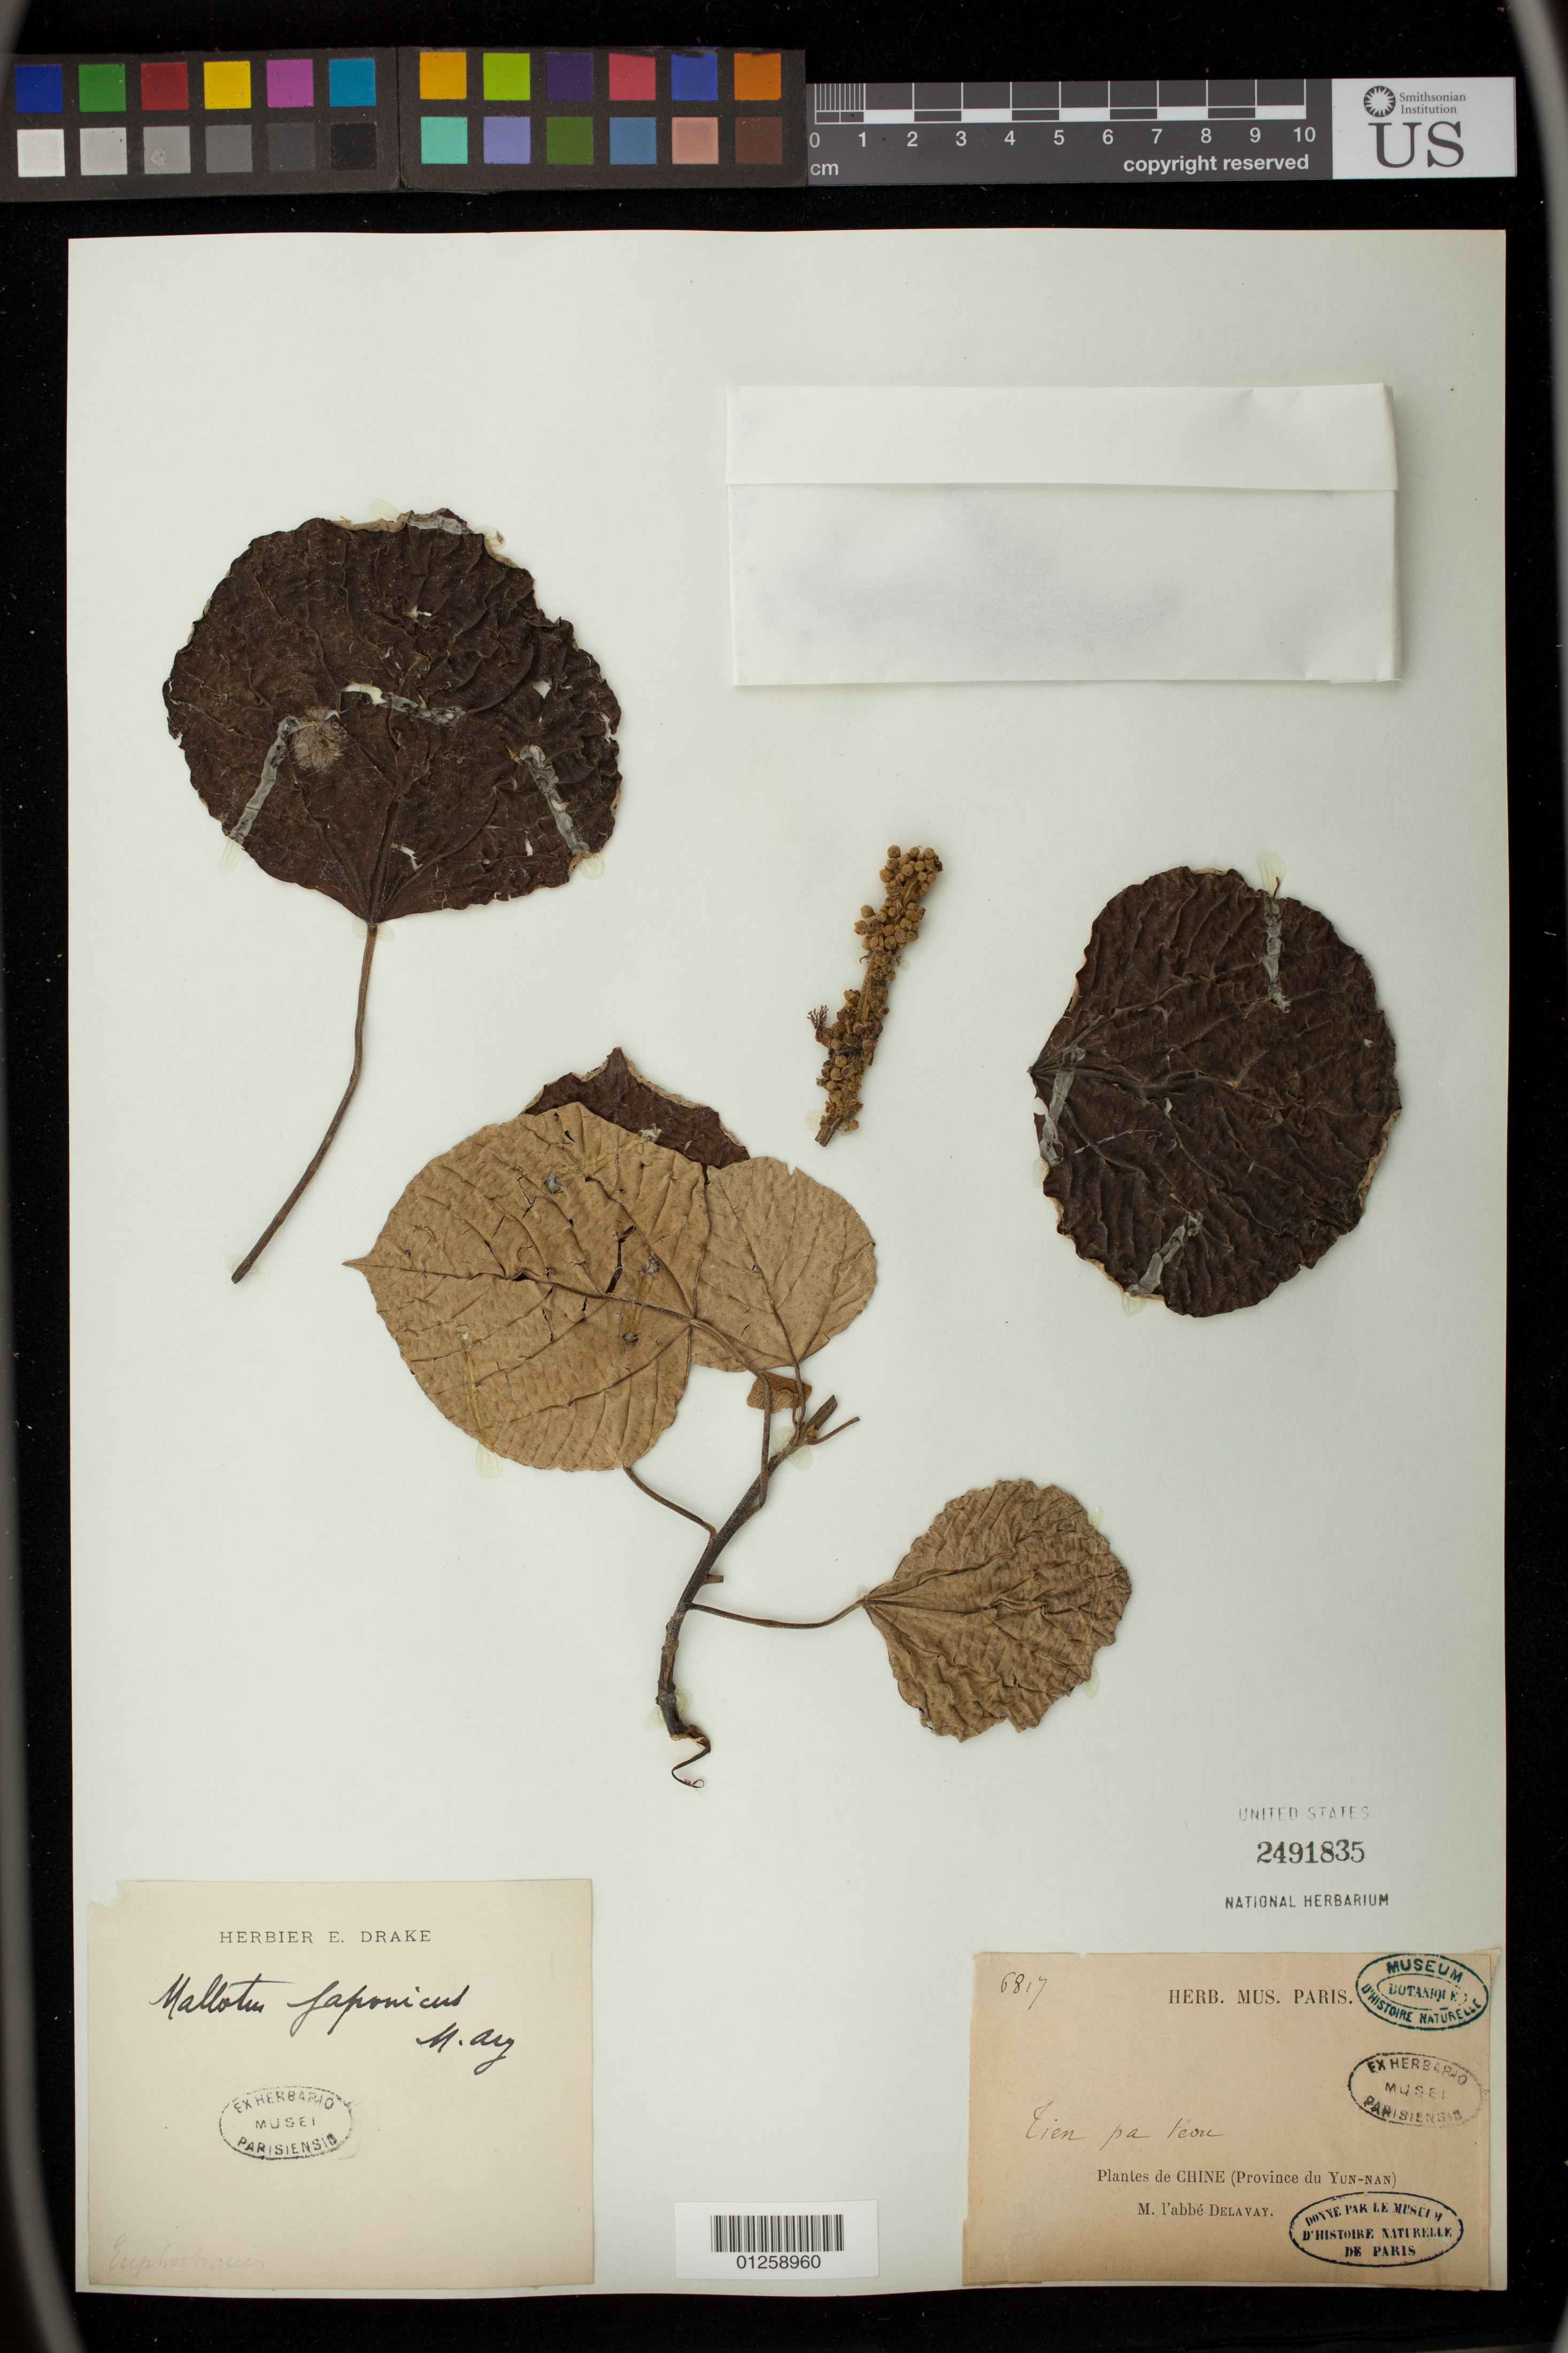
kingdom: Plantae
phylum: Tracheophyta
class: Magnoliopsida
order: Malpighiales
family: Euphorbiaceae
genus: Mallotus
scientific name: Mallotus japonicus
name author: (Spreng.) Müll. Arg.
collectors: P. Delavay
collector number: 6817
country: China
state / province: Yunnan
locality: Plantes de Chine (Province de Yun-nan).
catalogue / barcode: US 2491835